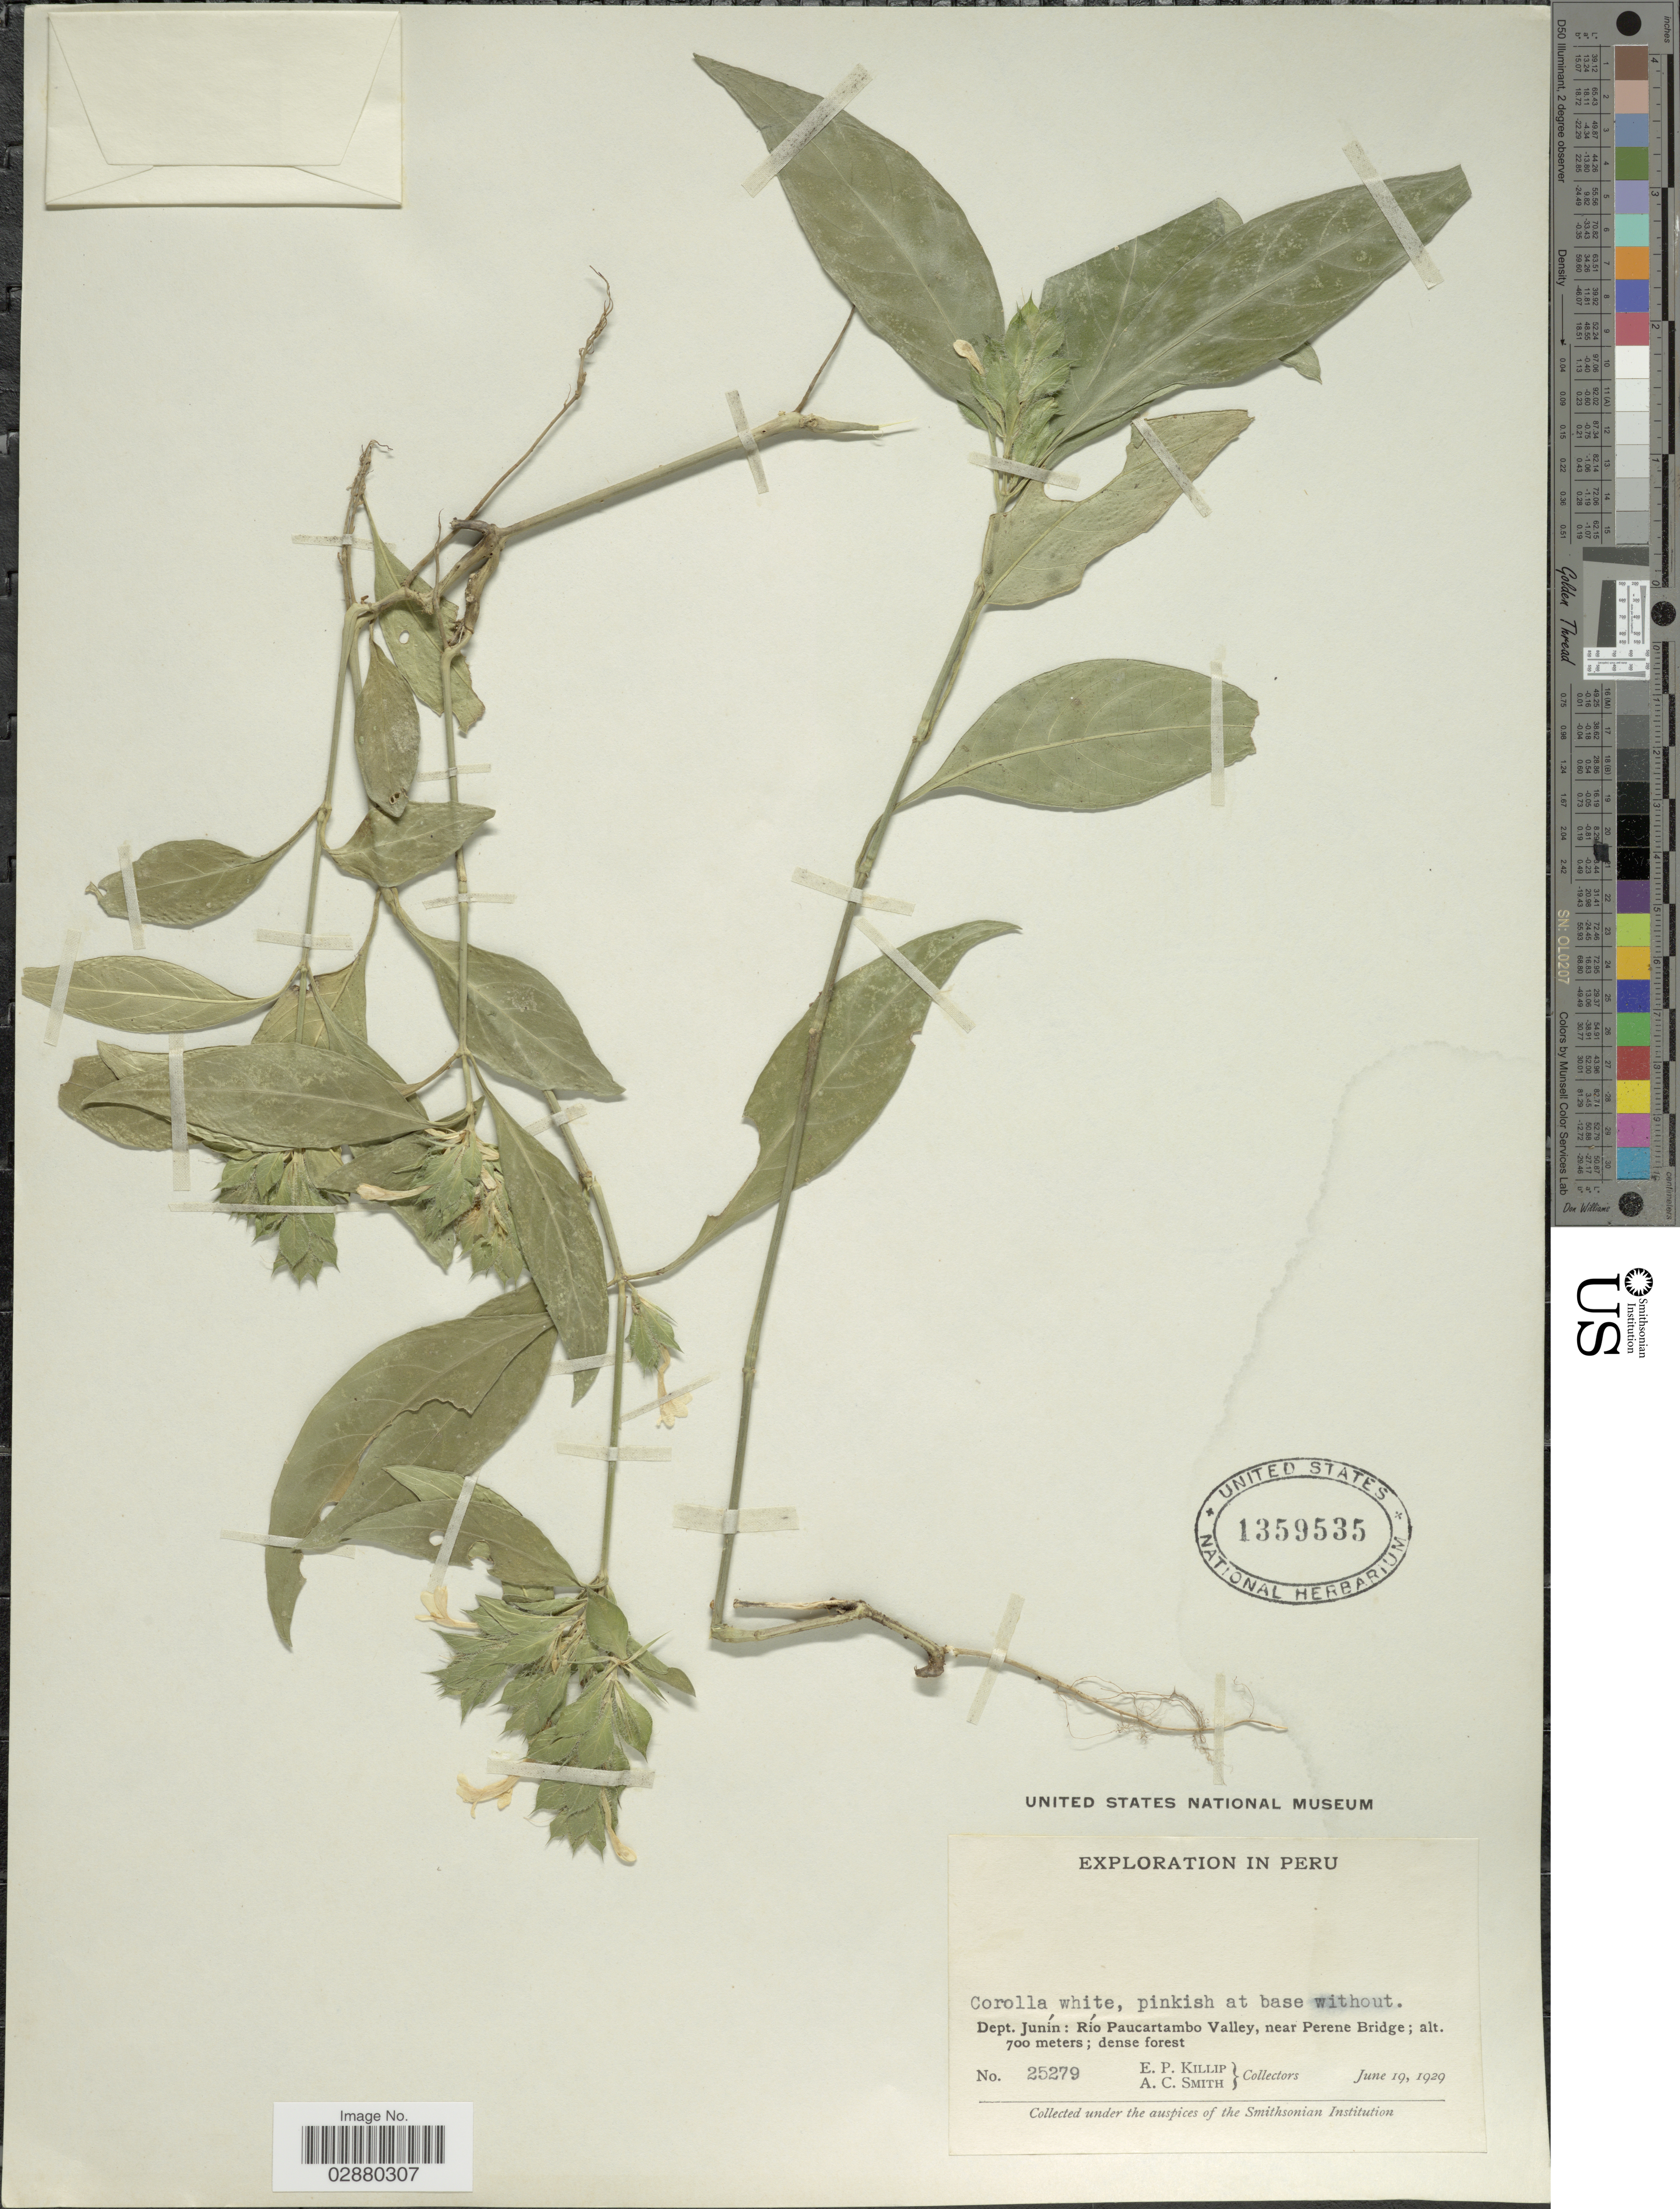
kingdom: Plantae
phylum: Tracheophyta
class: Magnoliopsida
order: Lamiales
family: Acanthaceae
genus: Justicia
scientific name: Justicia radicans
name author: Vahl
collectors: E. P. Killip & A. C. Smith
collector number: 25279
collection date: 1929-06-19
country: Peru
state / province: Junín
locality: Dept. Junín: Río Paucartambo Valley, near Perene Bridge.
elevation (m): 700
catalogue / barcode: US 1359535